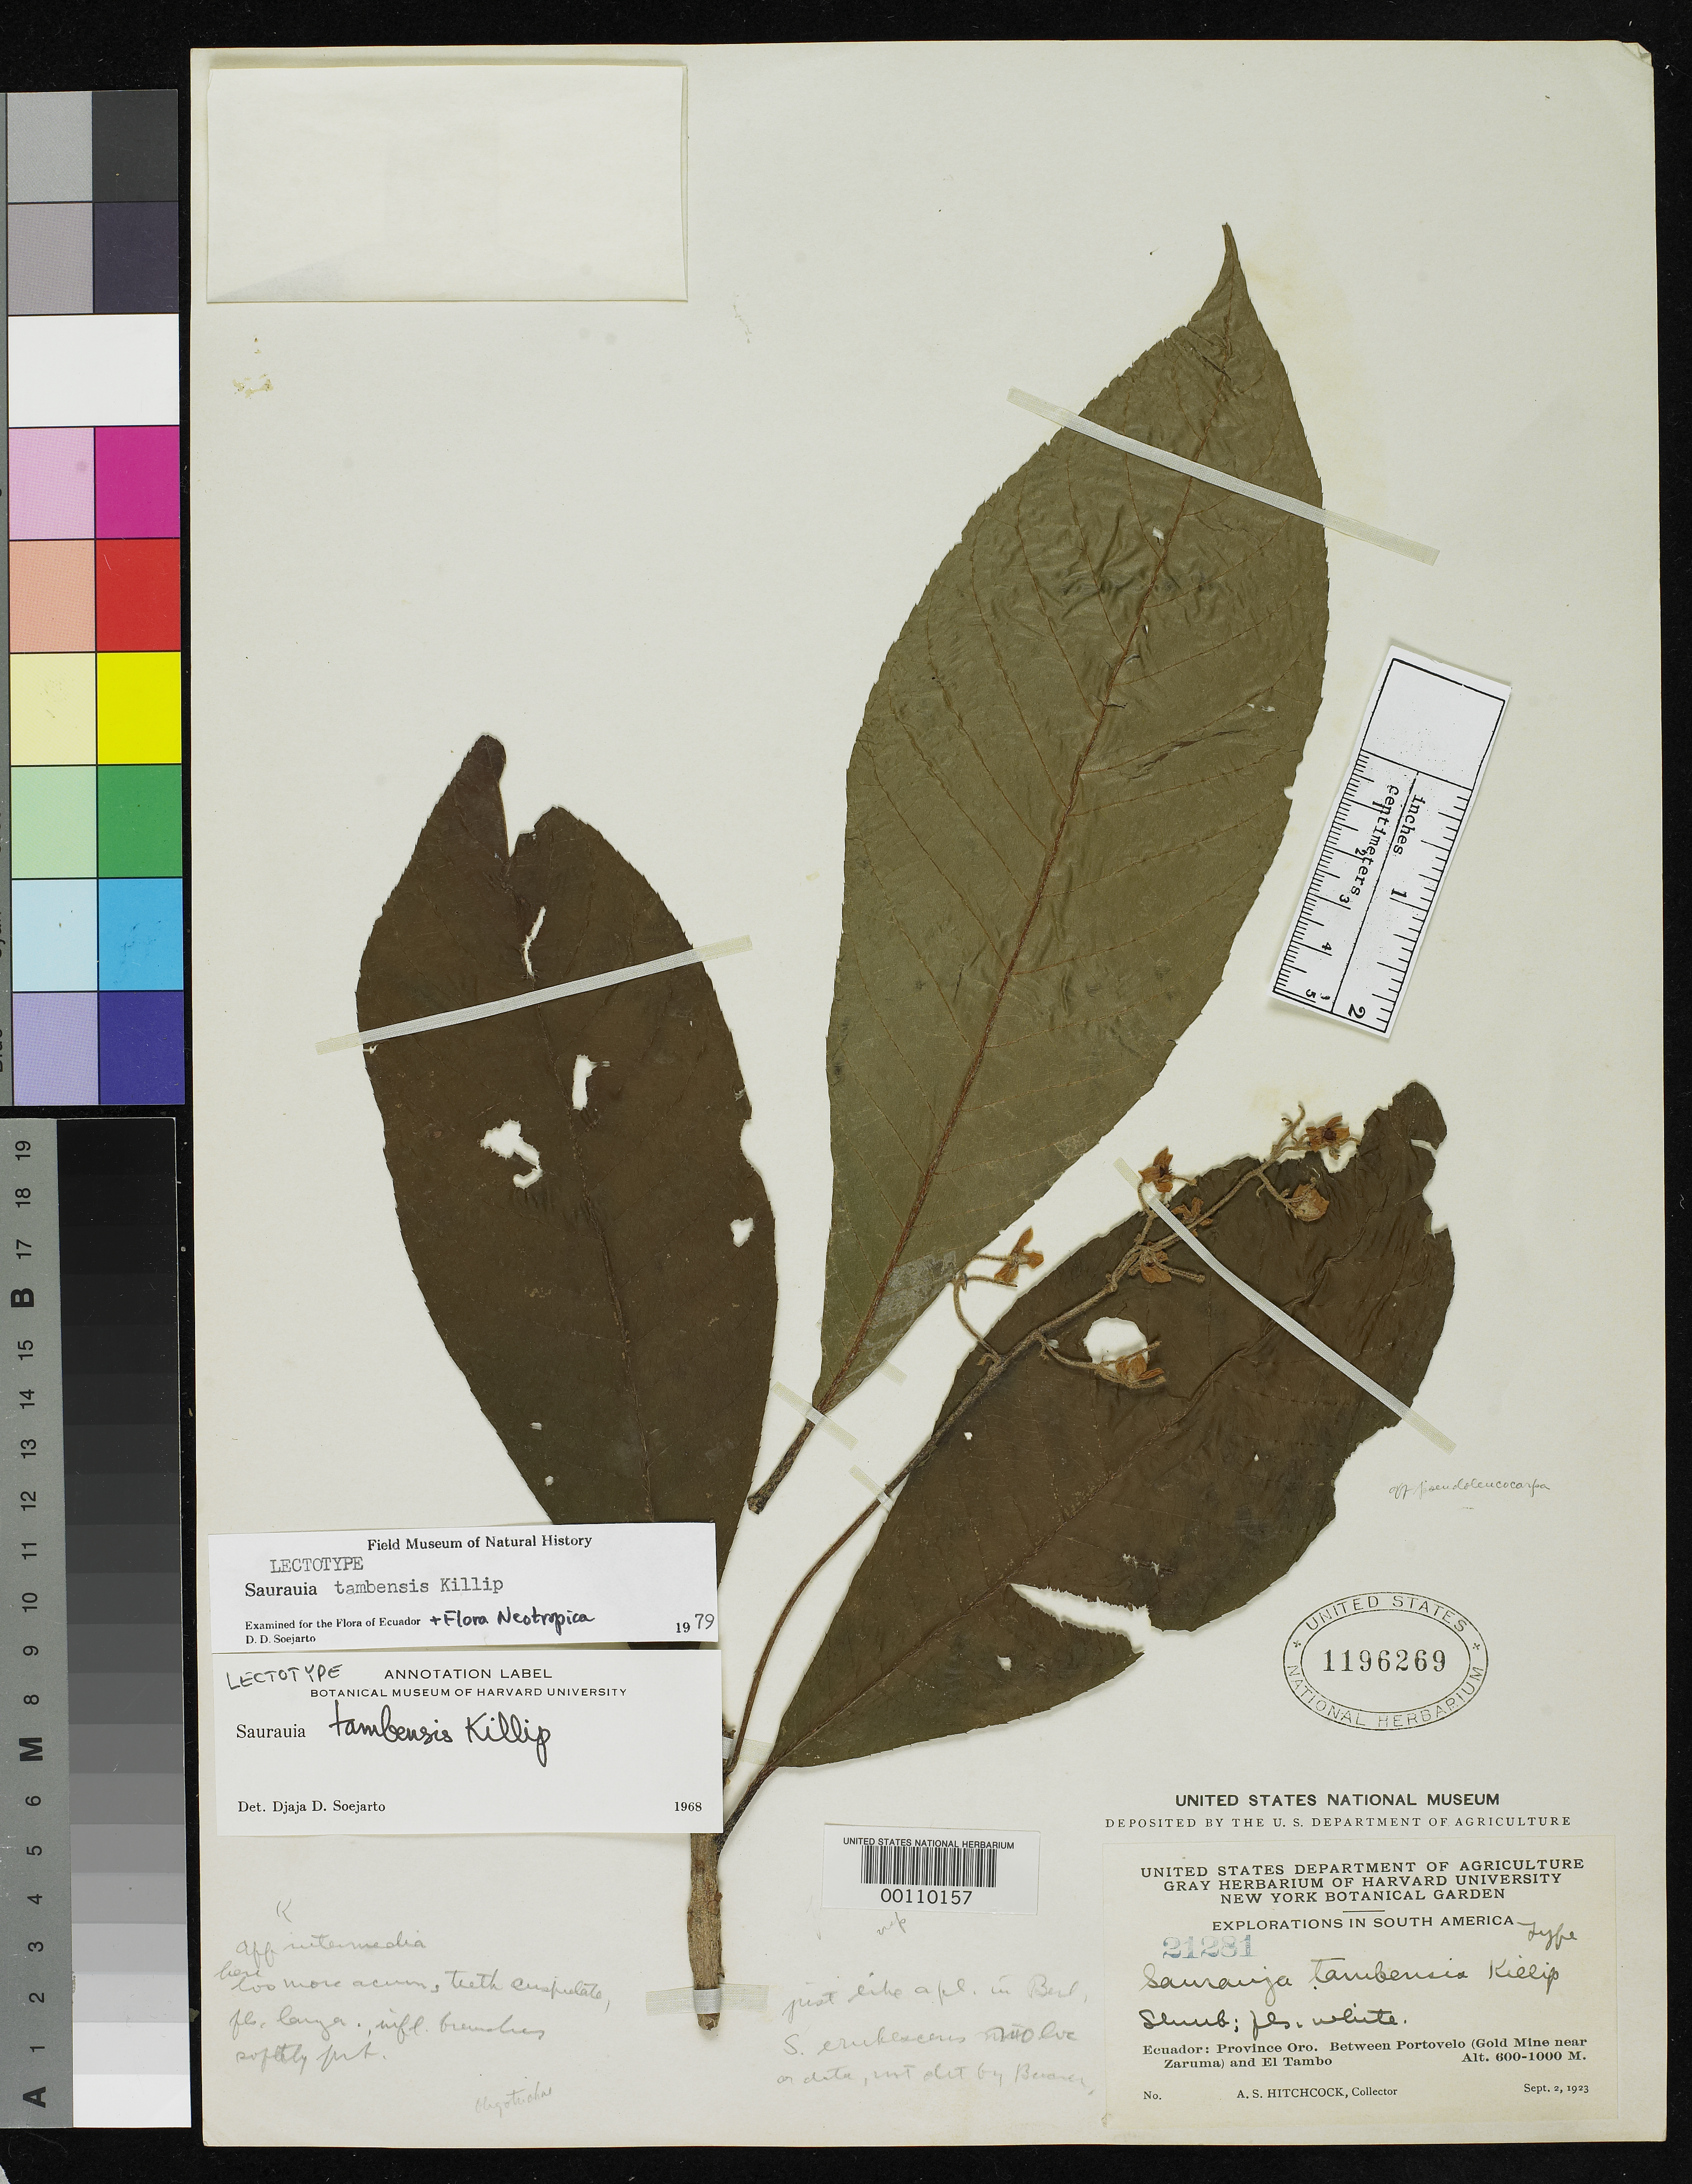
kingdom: Plantae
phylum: Tracheophyta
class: Magnoliopsida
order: Ericales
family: Actinidiaceae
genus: Saurauia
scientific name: Saurauia tambensis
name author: Killip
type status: Holotype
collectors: A. S. Hitchcock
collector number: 21281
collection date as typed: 02 Sep 1923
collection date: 1923-09-02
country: Ecuador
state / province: El Oro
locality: Between Portovelo (gold mine near Zaruma) and El Tambo.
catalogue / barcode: US 1196269